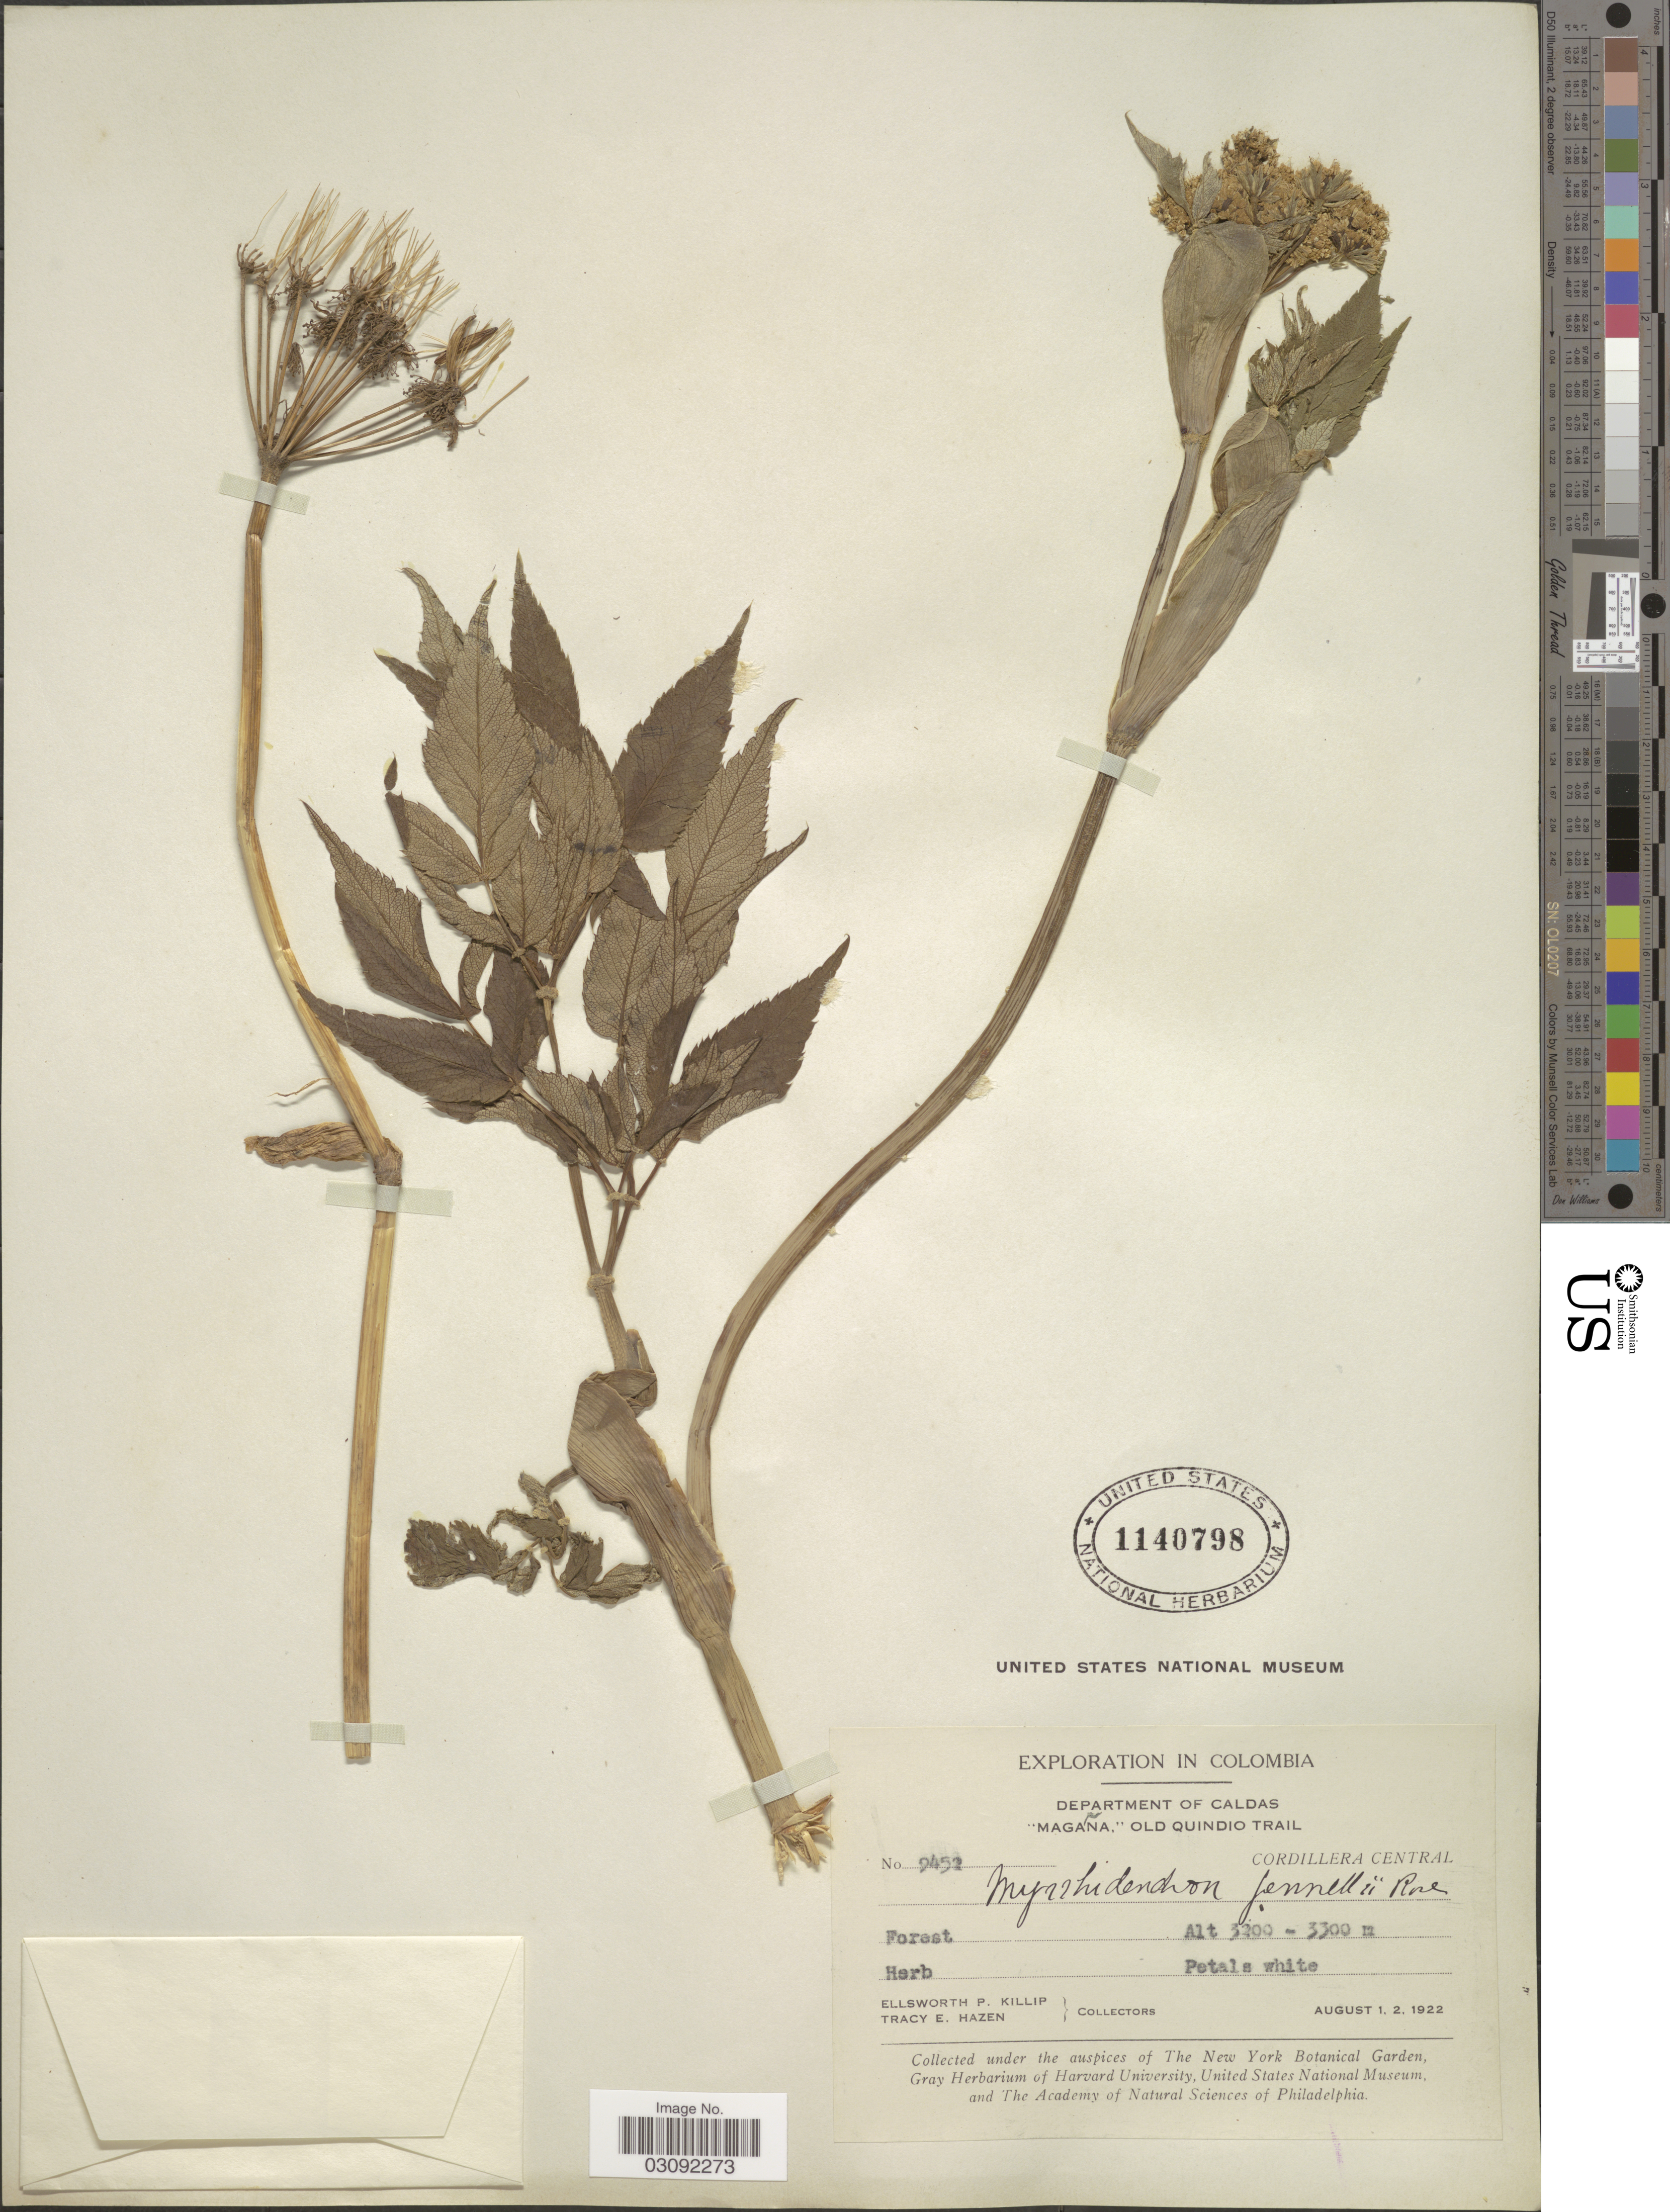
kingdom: Plantae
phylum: Tracheophyta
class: Magnoliopsida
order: Apiales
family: Apiaceae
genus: Myrrhidendron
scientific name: Myrrhidendron pennellii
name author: J.M. Coult.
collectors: E. P. Killip & T. E. Hazen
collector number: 9452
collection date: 1922-08-01/1922-08-02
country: Colombia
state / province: Caldas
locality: Department of Caldas. "Magana," Old Quindio Trail. Cordillera Central.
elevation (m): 3200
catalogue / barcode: US 1140798